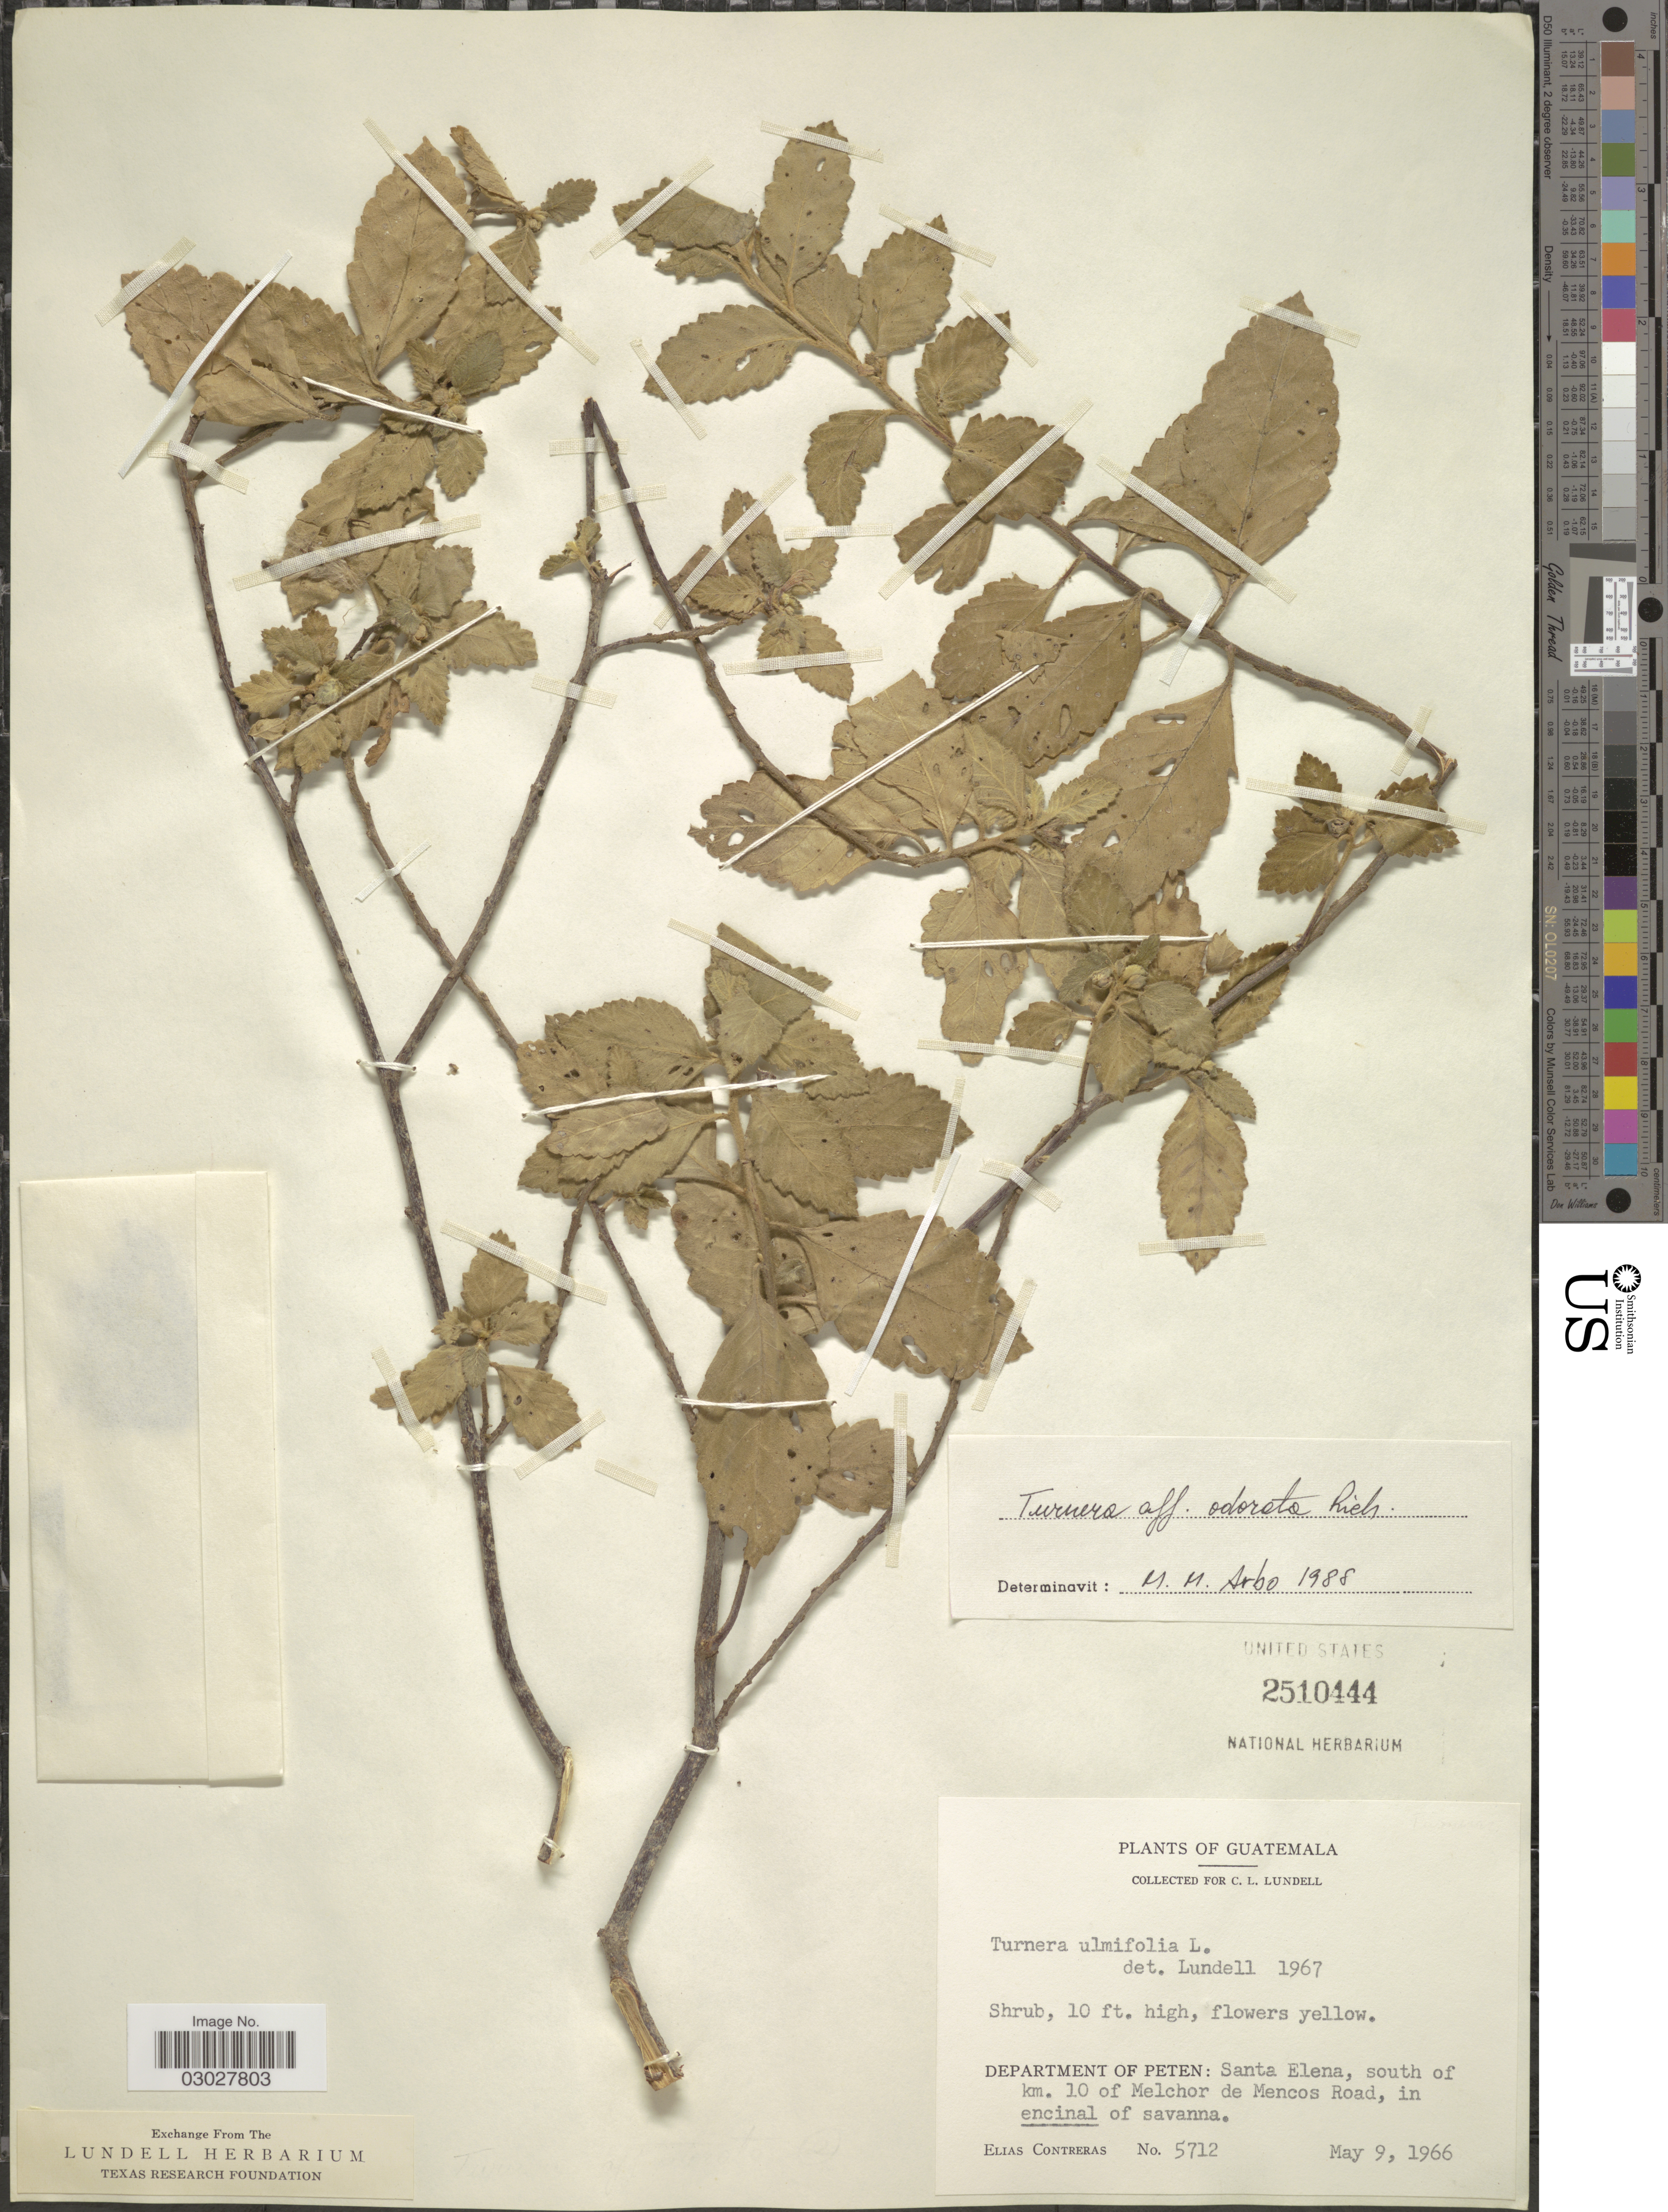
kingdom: Plantae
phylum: Tracheophyta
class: Magnoliopsida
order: Malpighiales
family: Turneraceae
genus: Turnera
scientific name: Turnera odorata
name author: Rich.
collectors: E. Contreras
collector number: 5712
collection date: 1966-05-09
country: Guatemala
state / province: El Petén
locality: Department of Peten: Santa Elena, south of km. 10 of Melchor de Mencos Road.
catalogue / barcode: US 2510444